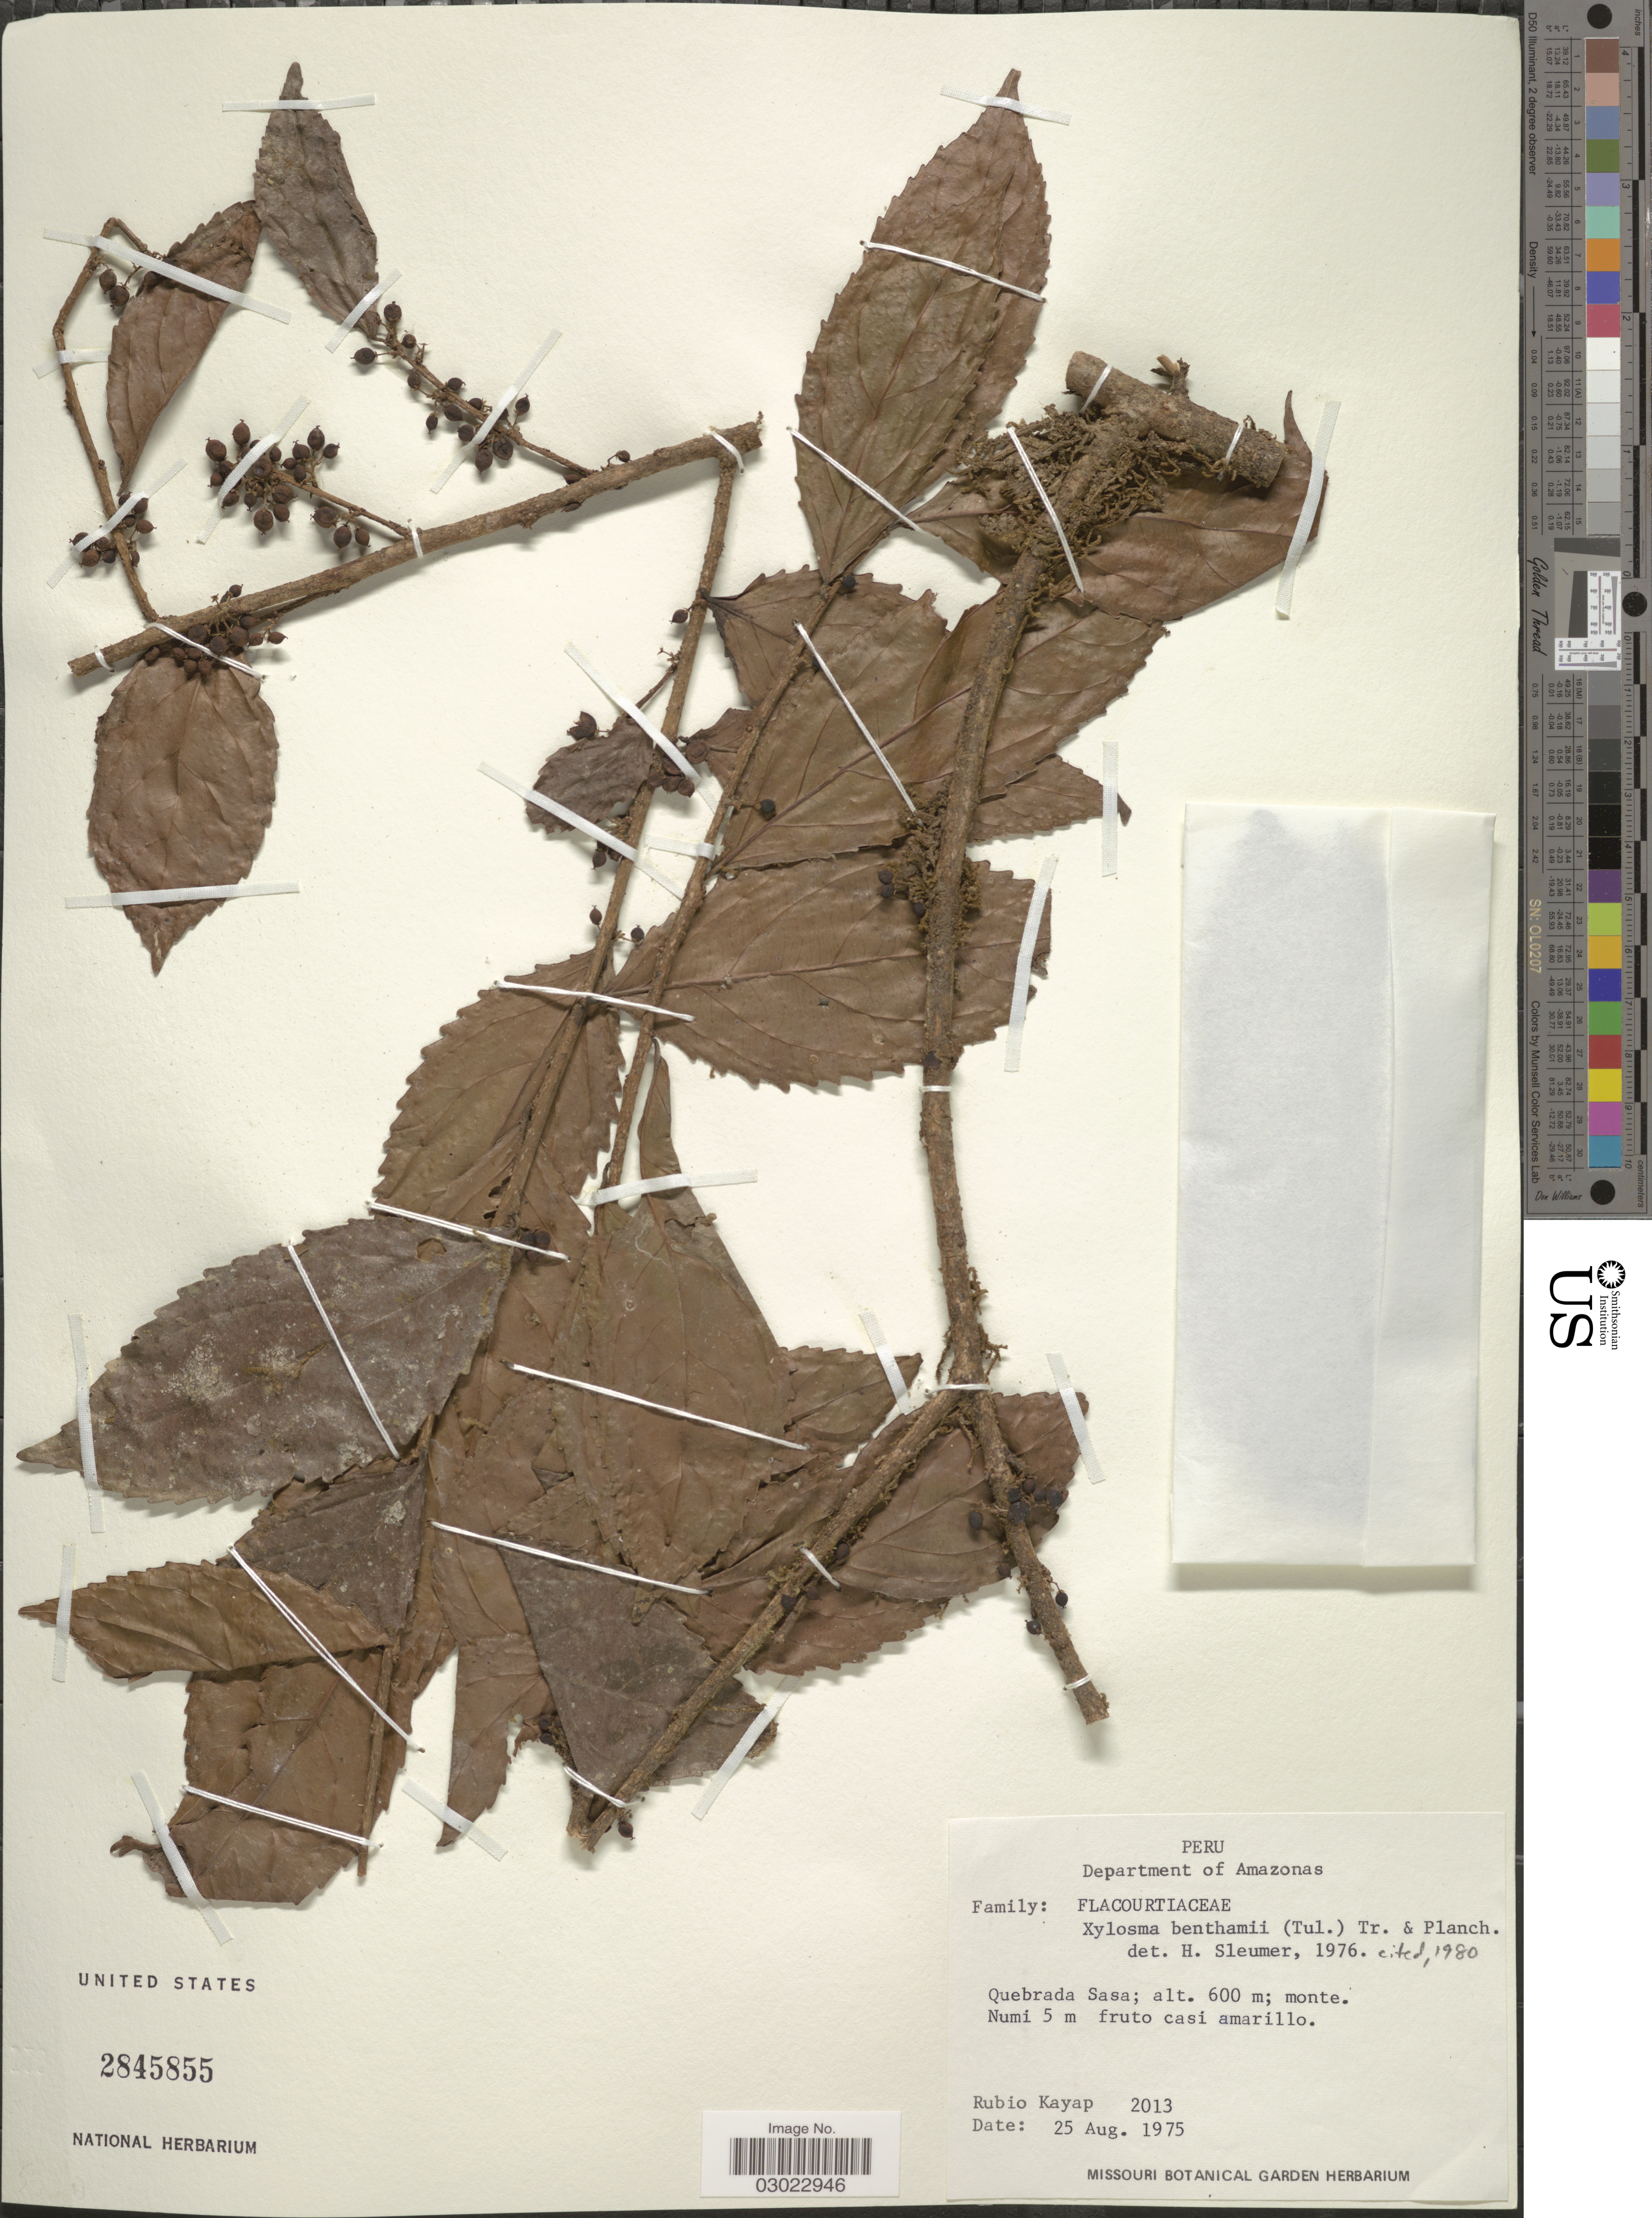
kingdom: Plantae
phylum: Tracheophyta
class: Magnoliopsida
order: Malpighiales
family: Salicaceae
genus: Xylosma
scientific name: Xylosma benthamii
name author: (Tul.) Triana & Planch.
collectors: R. Kayap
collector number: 2013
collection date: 1975-08-25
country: Peru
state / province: Amazonas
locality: Department of Amazonas. Quebrada Sasa.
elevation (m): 600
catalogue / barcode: US 2845855